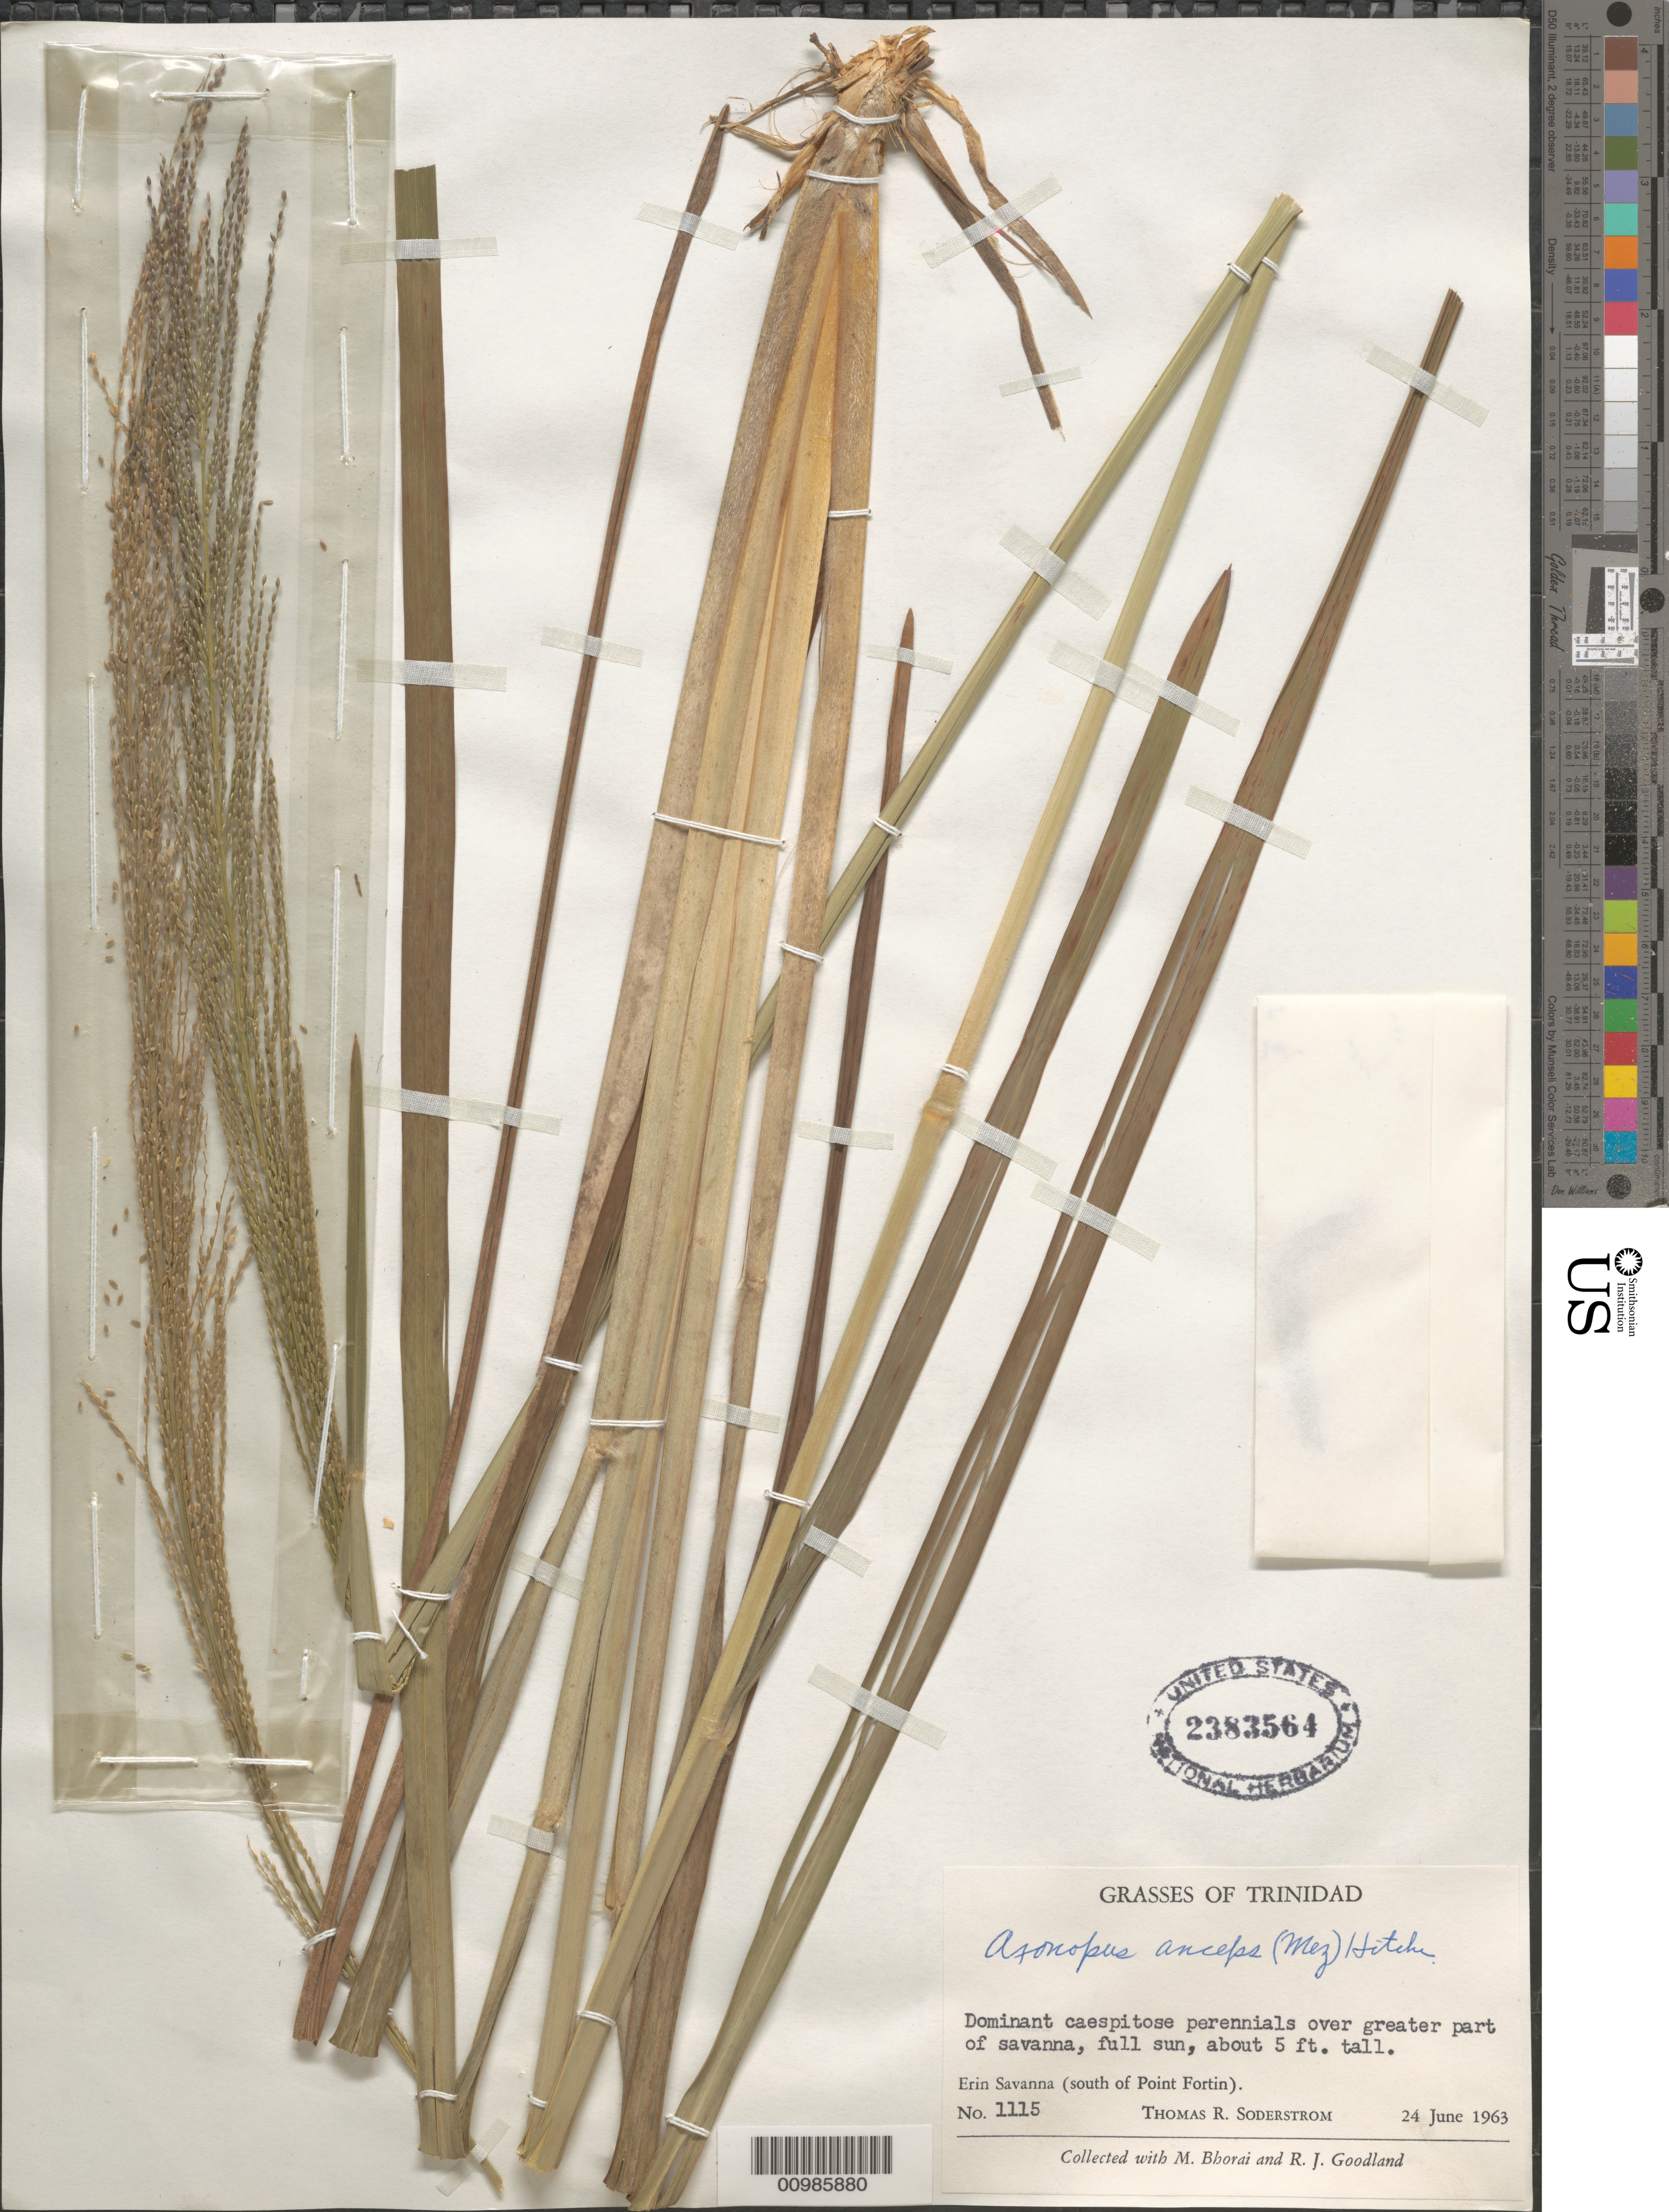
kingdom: Plantae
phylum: Tracheophyta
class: Liliopsida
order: Poales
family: Poaceae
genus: Axonopus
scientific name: Axonopus anceps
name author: (Mez) Hitchc.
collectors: T. R. Soderstrom, M. Bhorai & R. Goodland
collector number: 1115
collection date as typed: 24 Jun 1963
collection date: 1963-06-24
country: Trinidad and Tobago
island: Trinidad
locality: South of Point Fortin, Erin Savanna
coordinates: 0 N, 0 E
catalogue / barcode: US 2383564